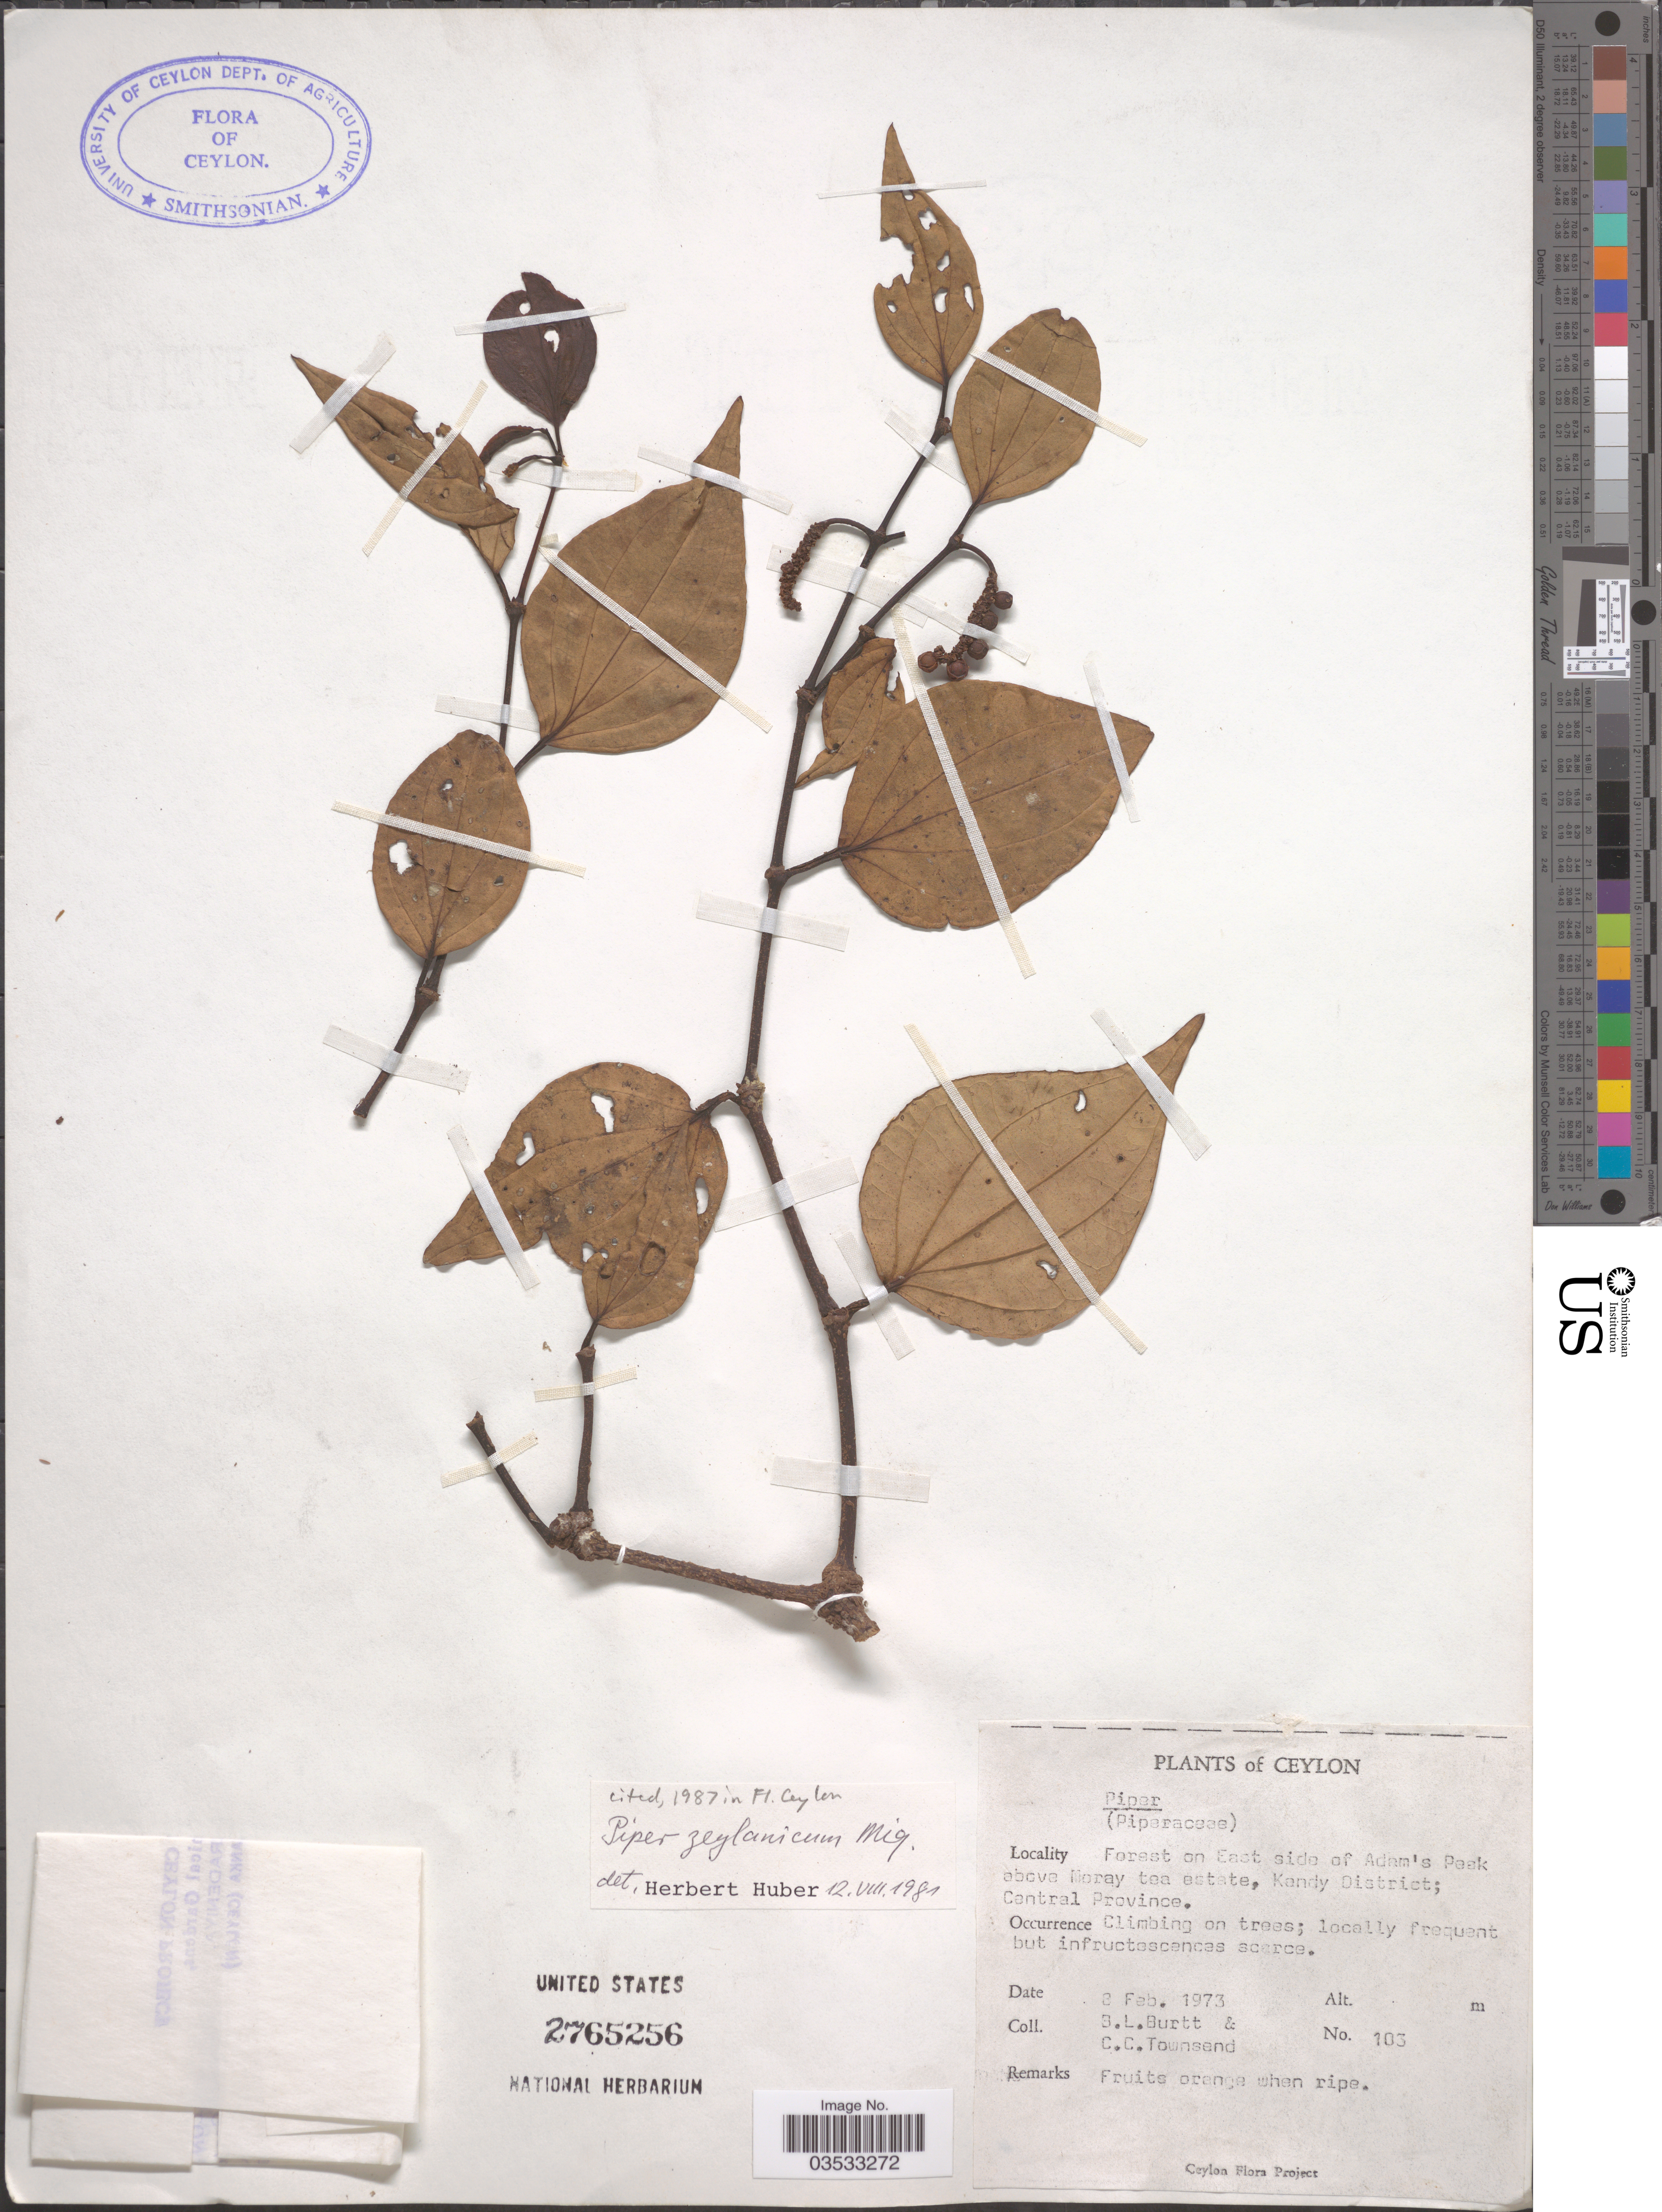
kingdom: Plantae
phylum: Tracheophyta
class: Magnoliopsida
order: Piperales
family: Piperaceae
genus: Piper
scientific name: Piper zeylanicum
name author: Miq.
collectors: B. L. Burtt & C. Townsand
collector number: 103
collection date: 1973-02-08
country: Sri Lanka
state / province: Central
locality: Ceylon. Forest on East side of Adam's Peak above Moray tea estate, Kandy District.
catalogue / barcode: US 2765256